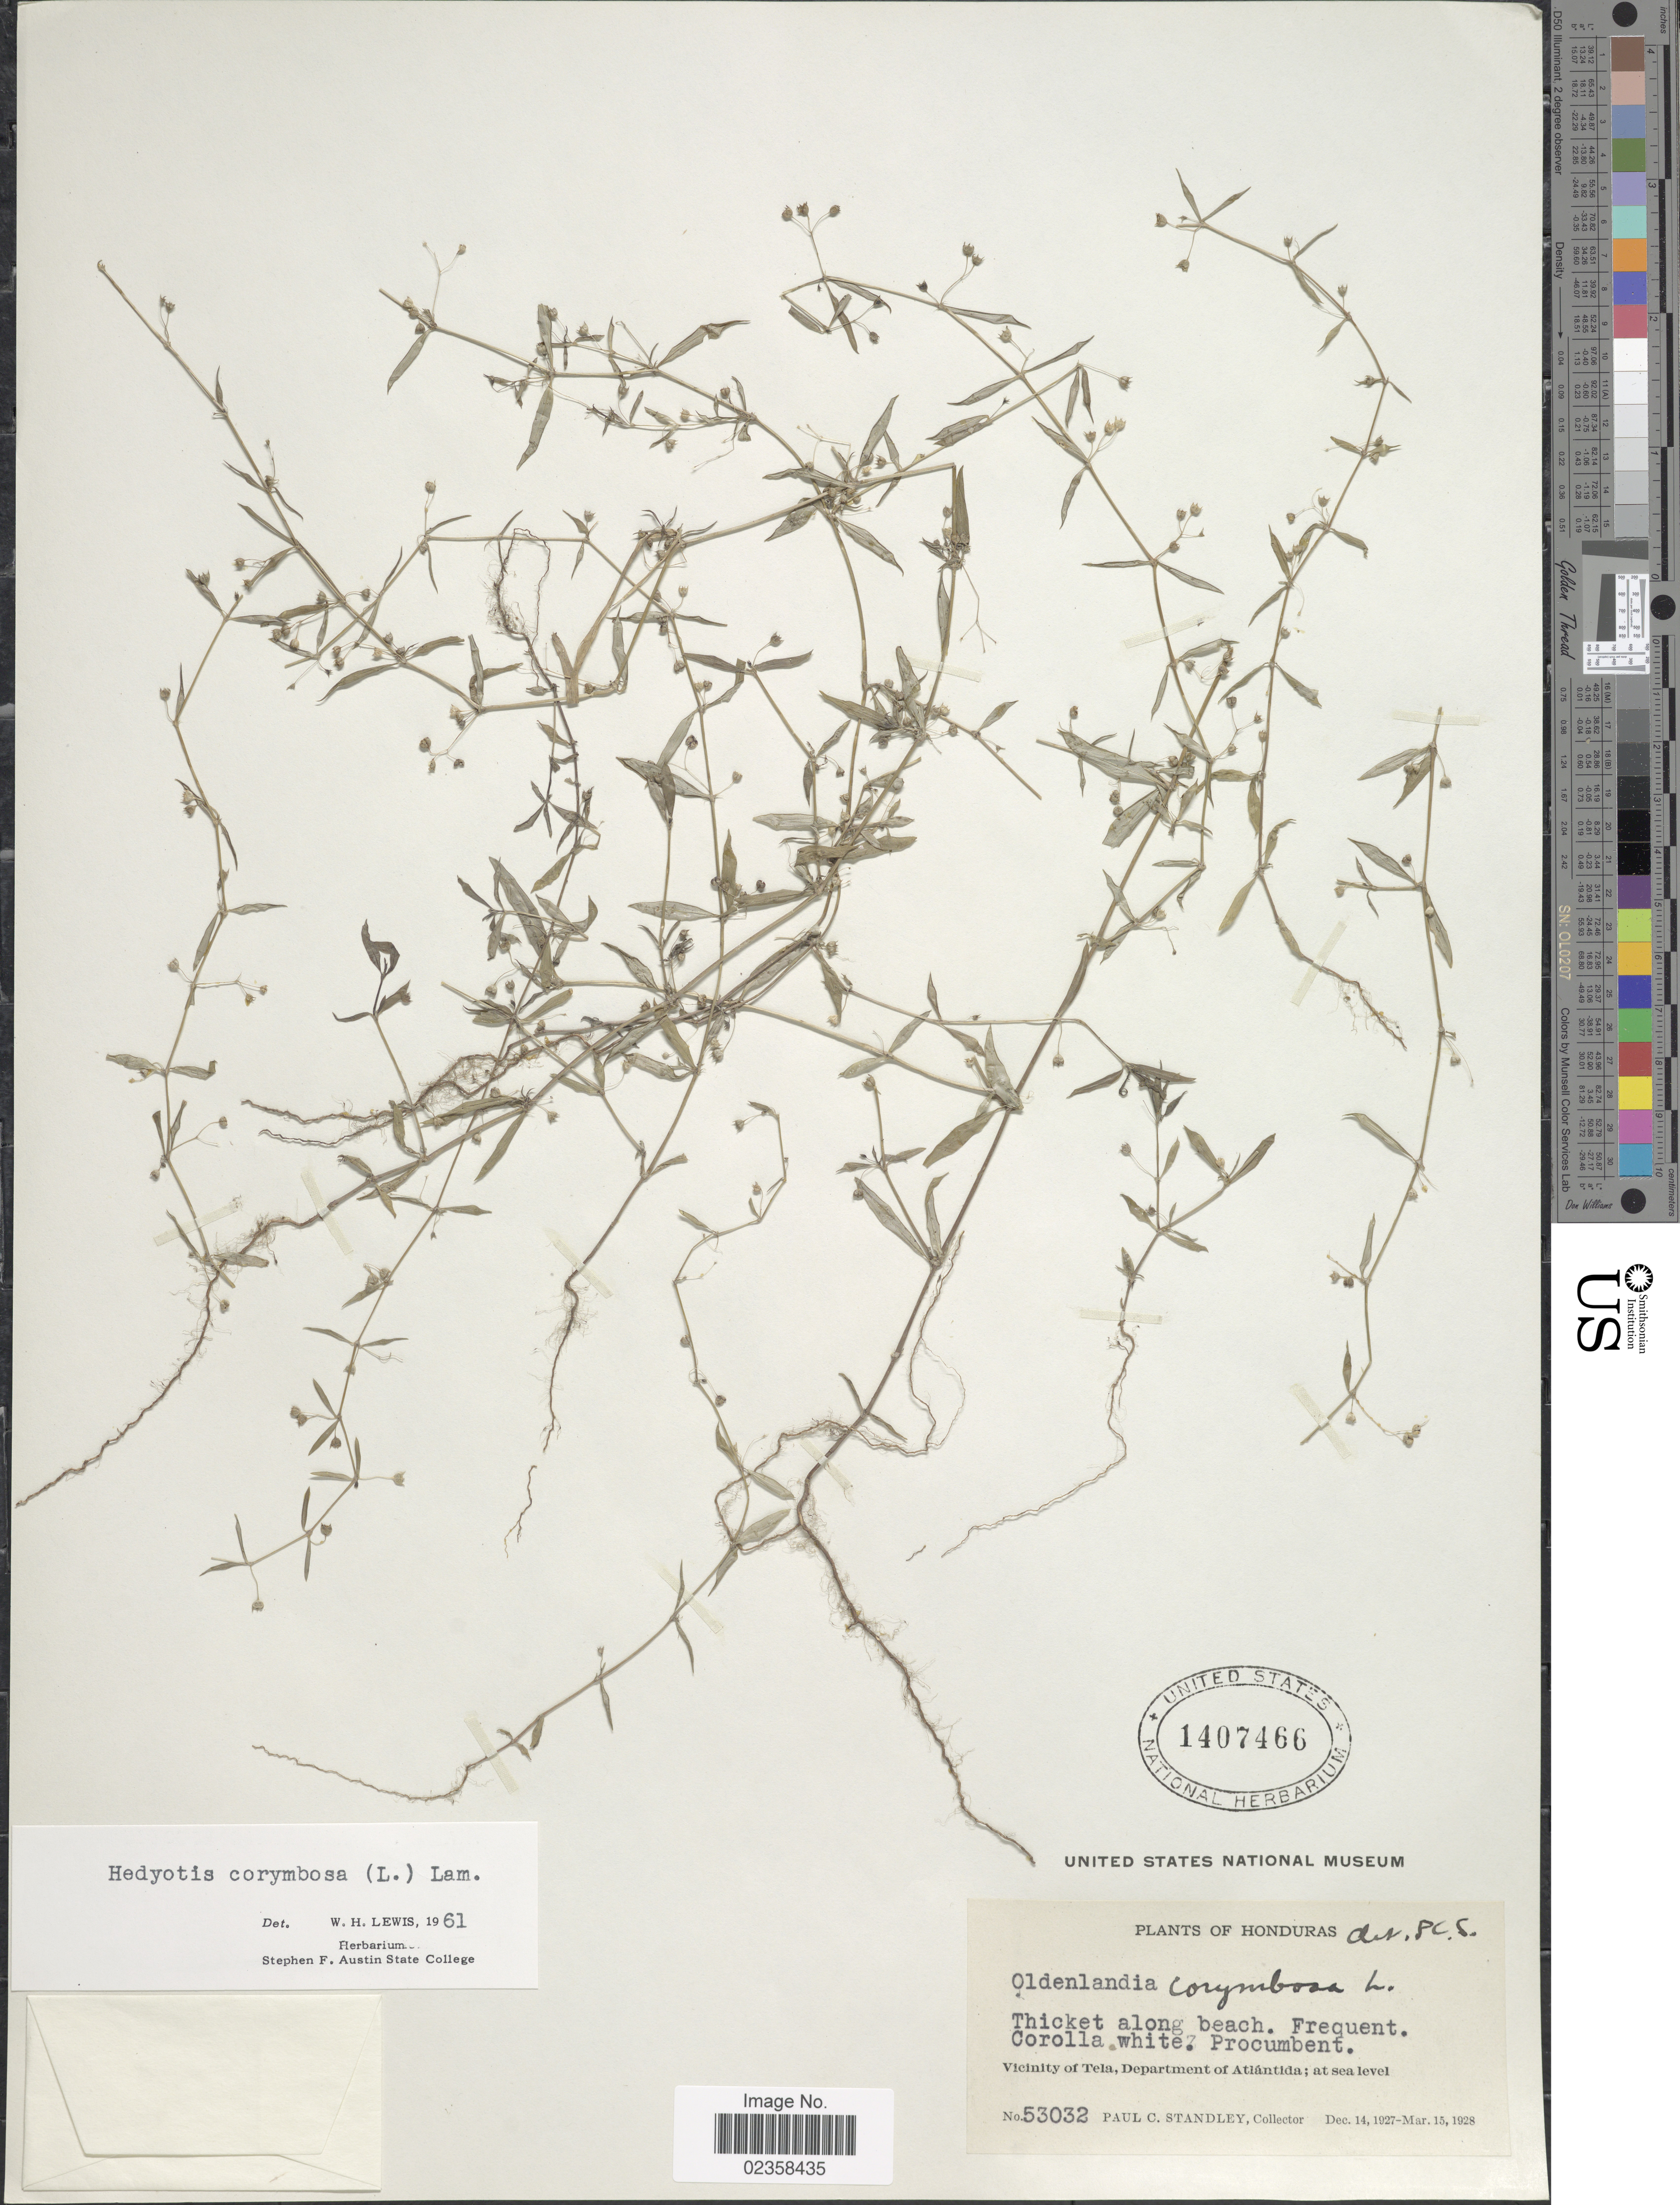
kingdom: Plantae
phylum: Tracheophyta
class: Magnoliopsida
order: Gentianales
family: Rubiaceae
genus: Oldenlandia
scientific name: Oldenlandia corymbosa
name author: L.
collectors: P. C. Standley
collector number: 53032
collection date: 1927-12-14/1928-03-15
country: Honduras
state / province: Atlántida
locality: Vicinity of Tela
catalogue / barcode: US 1407466